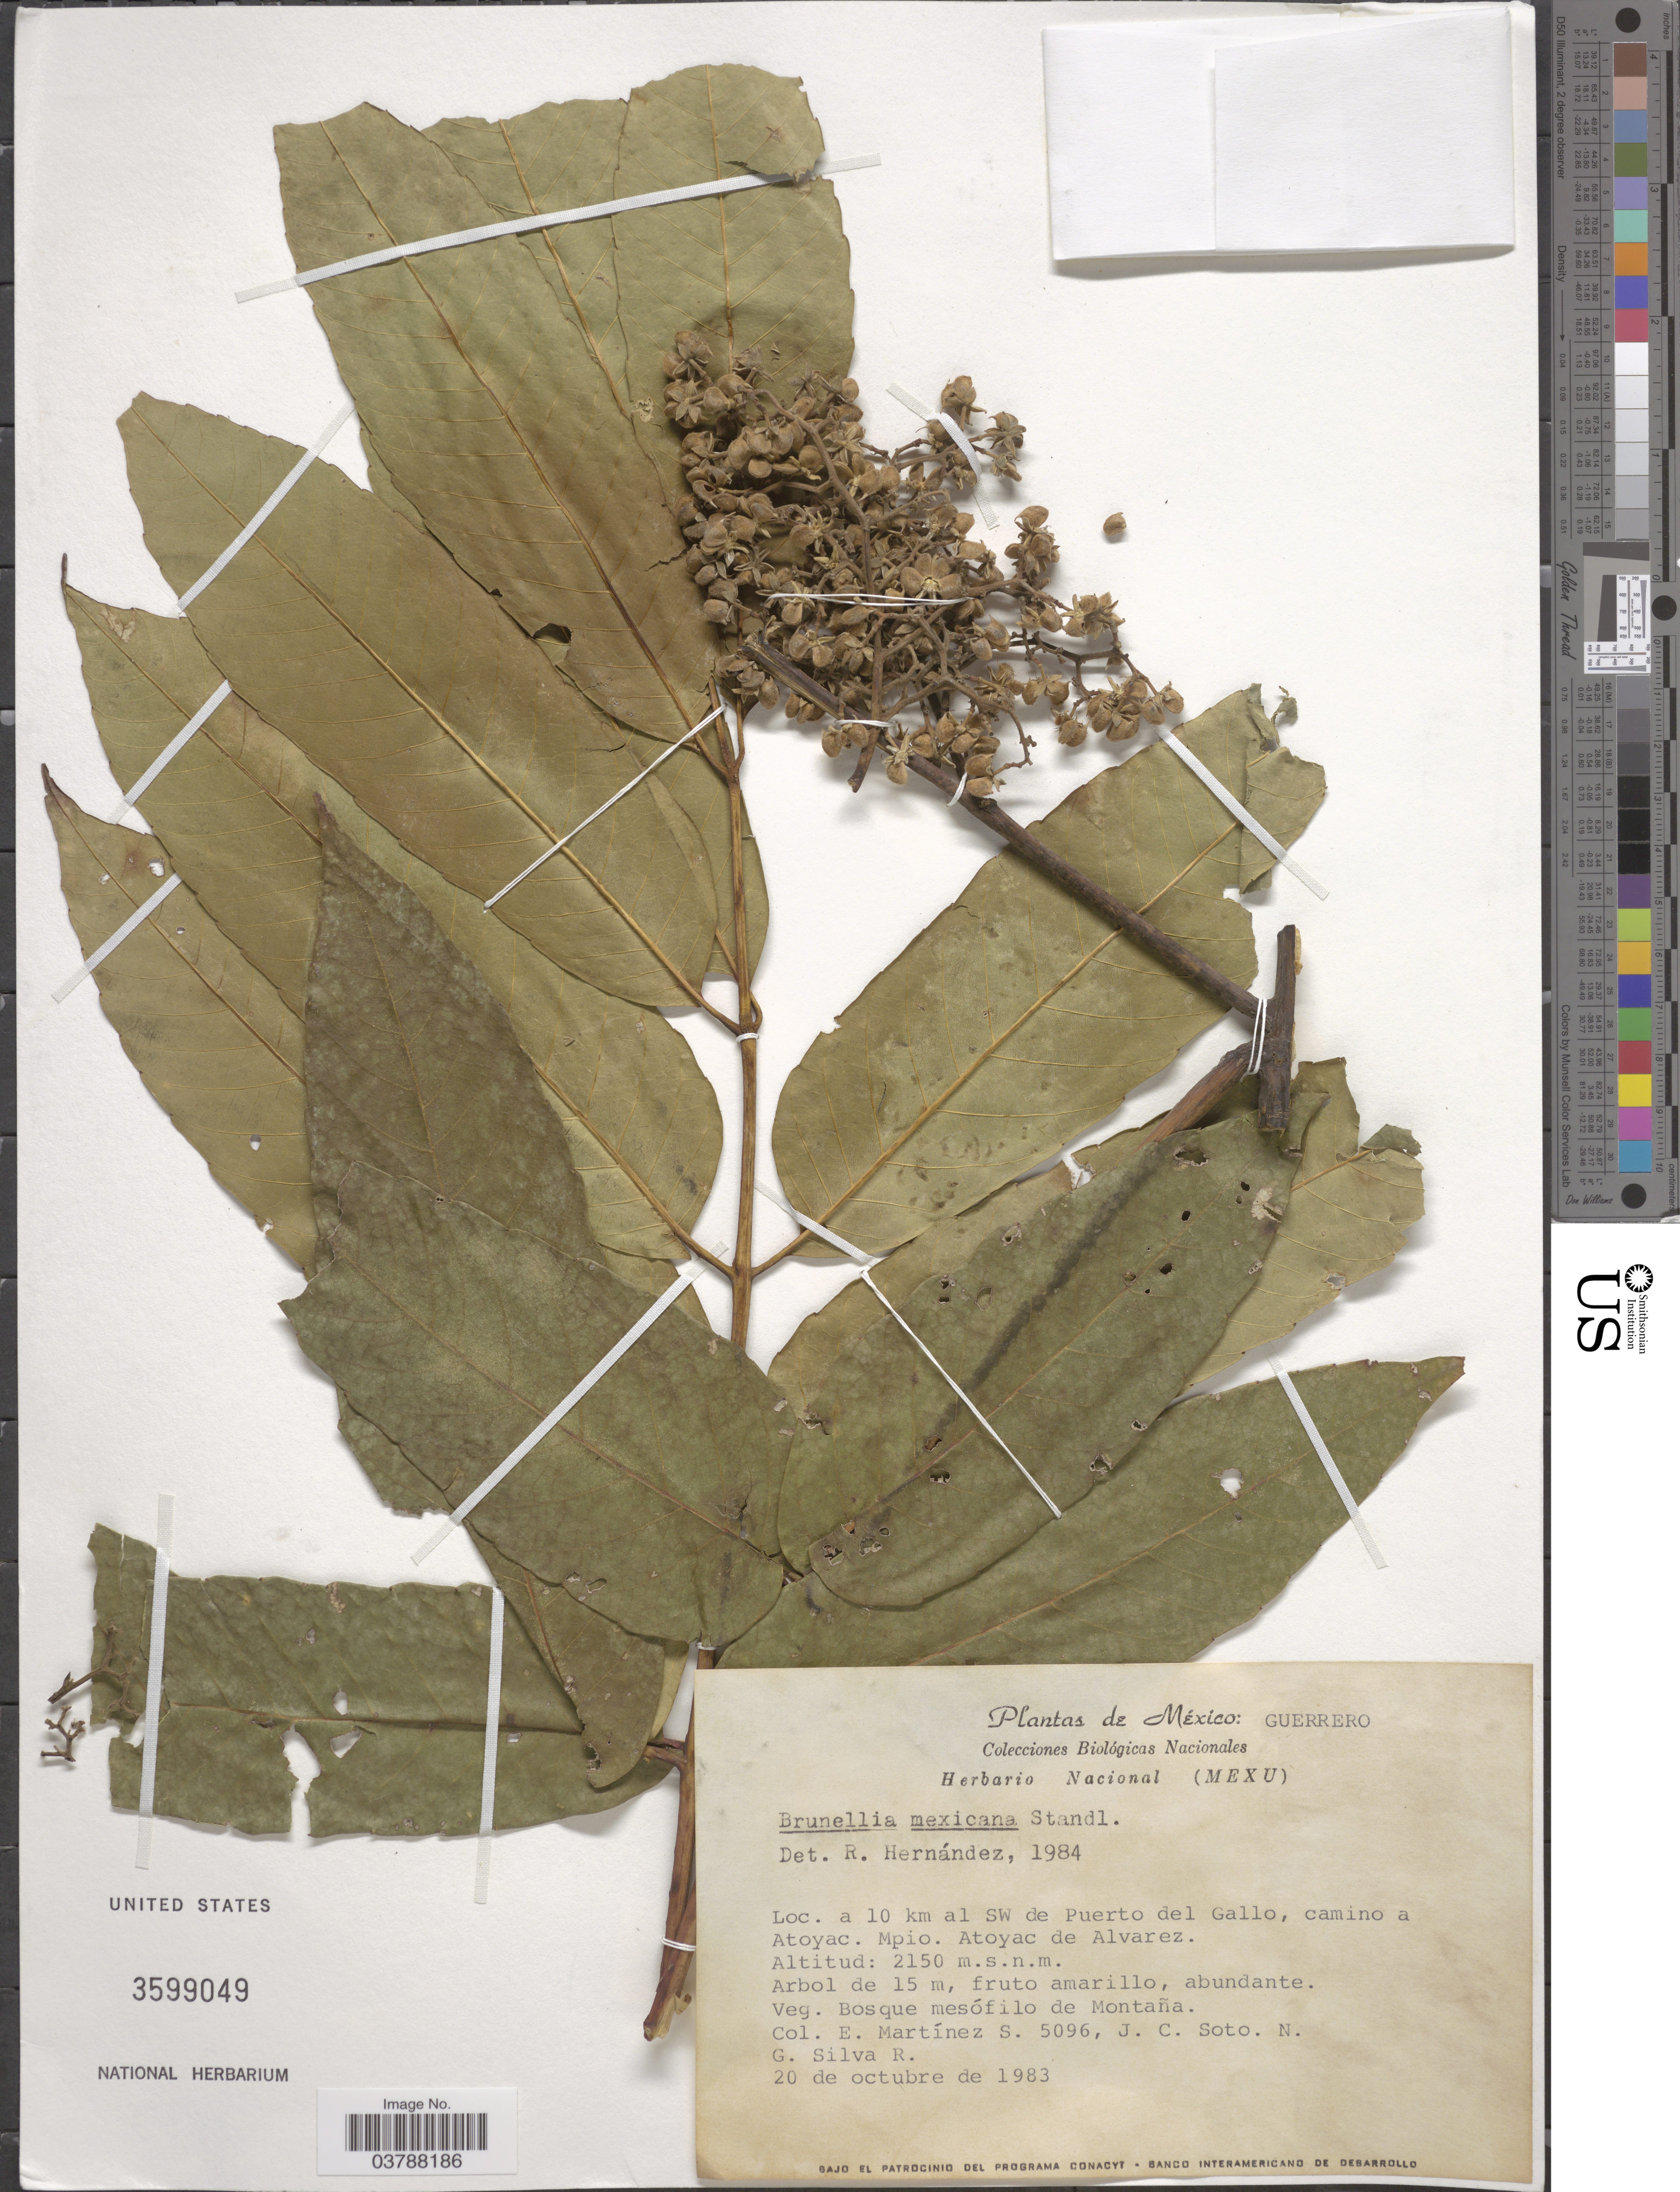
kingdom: Plantae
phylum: Tracheophyta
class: Magnoliopsida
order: Oxalidales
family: Brunelliaceae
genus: Brunellia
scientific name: Brunellia mexicana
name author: Standl.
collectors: E. M. Martínez S., J. C. Soto Núñez & G. Silva R.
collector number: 5096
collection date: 1983-10-20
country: Mexico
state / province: Guerrero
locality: A 10 km al SW de Puerto del Gallo, camino a Atoyac. Mpio. Atoyac de Alvarez.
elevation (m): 2150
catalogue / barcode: US 3599049